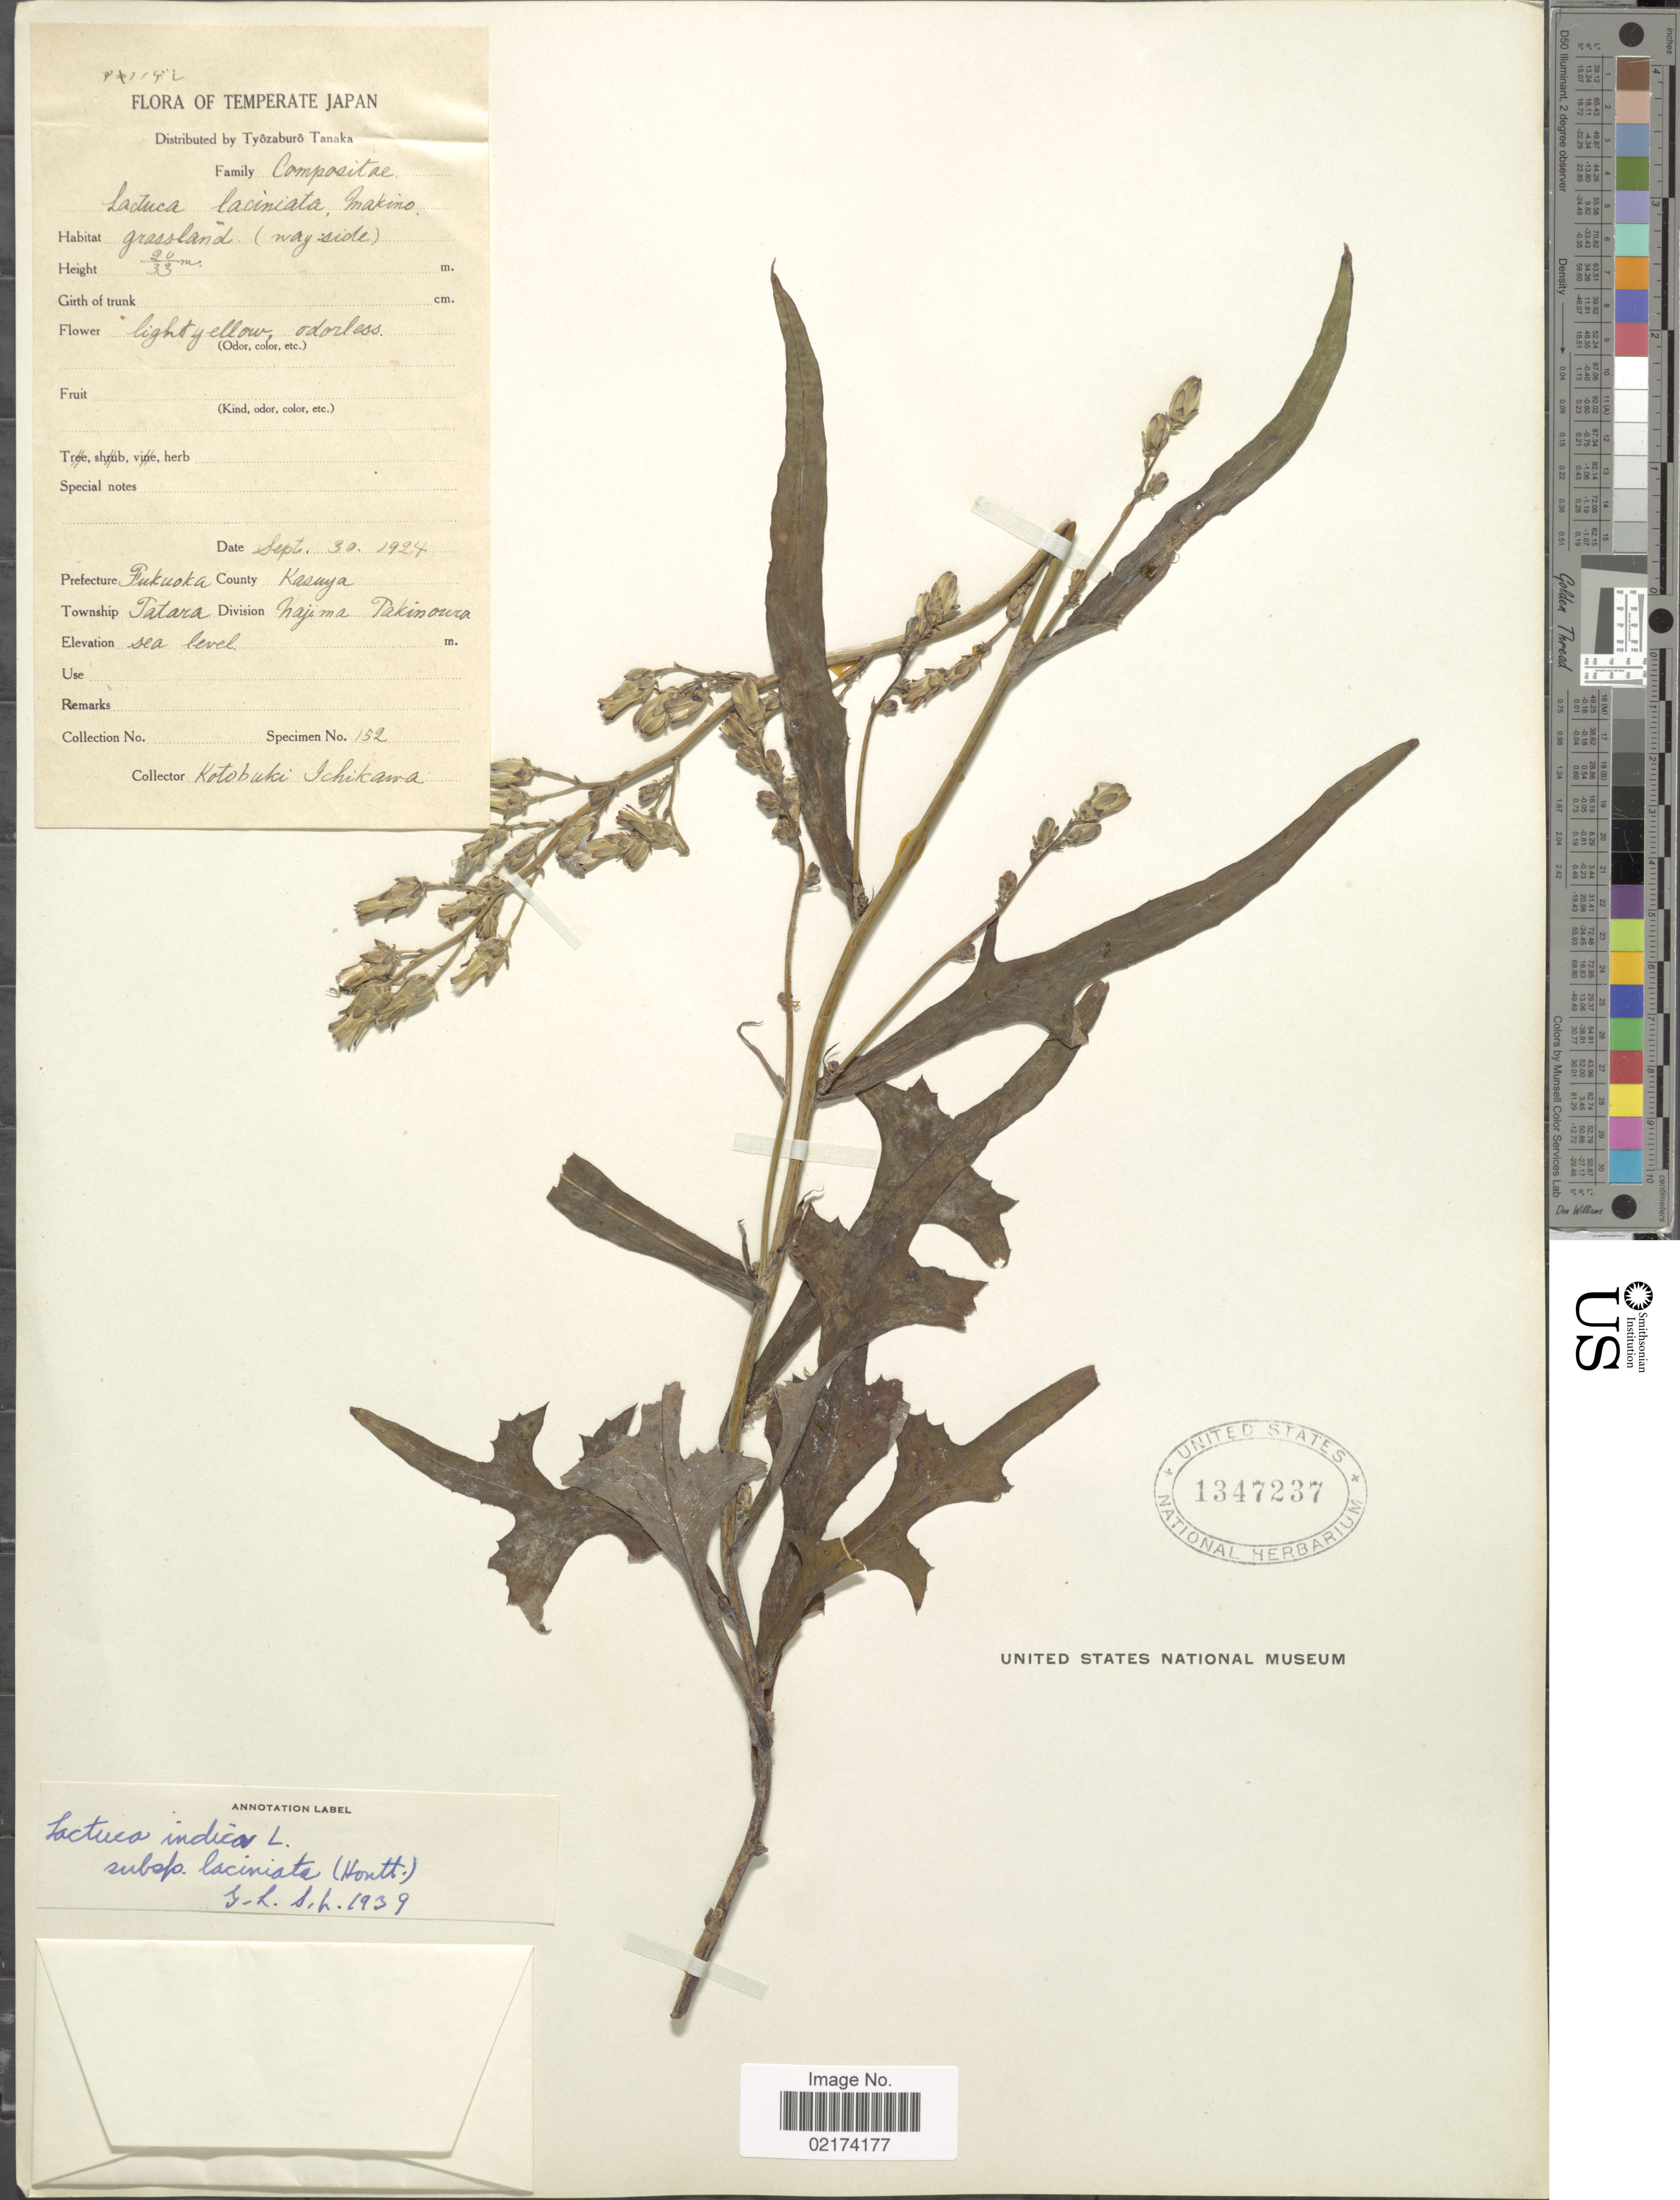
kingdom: Plantae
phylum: Tracheophyta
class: Magnoliopsida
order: Asterales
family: Asteraceae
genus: Lactuca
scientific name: Lactuca indica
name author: L.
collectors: K. Ichikawa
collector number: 152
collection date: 1924-09-30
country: Japan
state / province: Hukuoka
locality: Prefecture Fukuoka, County Kasuya, Tatara, Najima Takinoura, Temperate Japan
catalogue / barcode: US 1347237